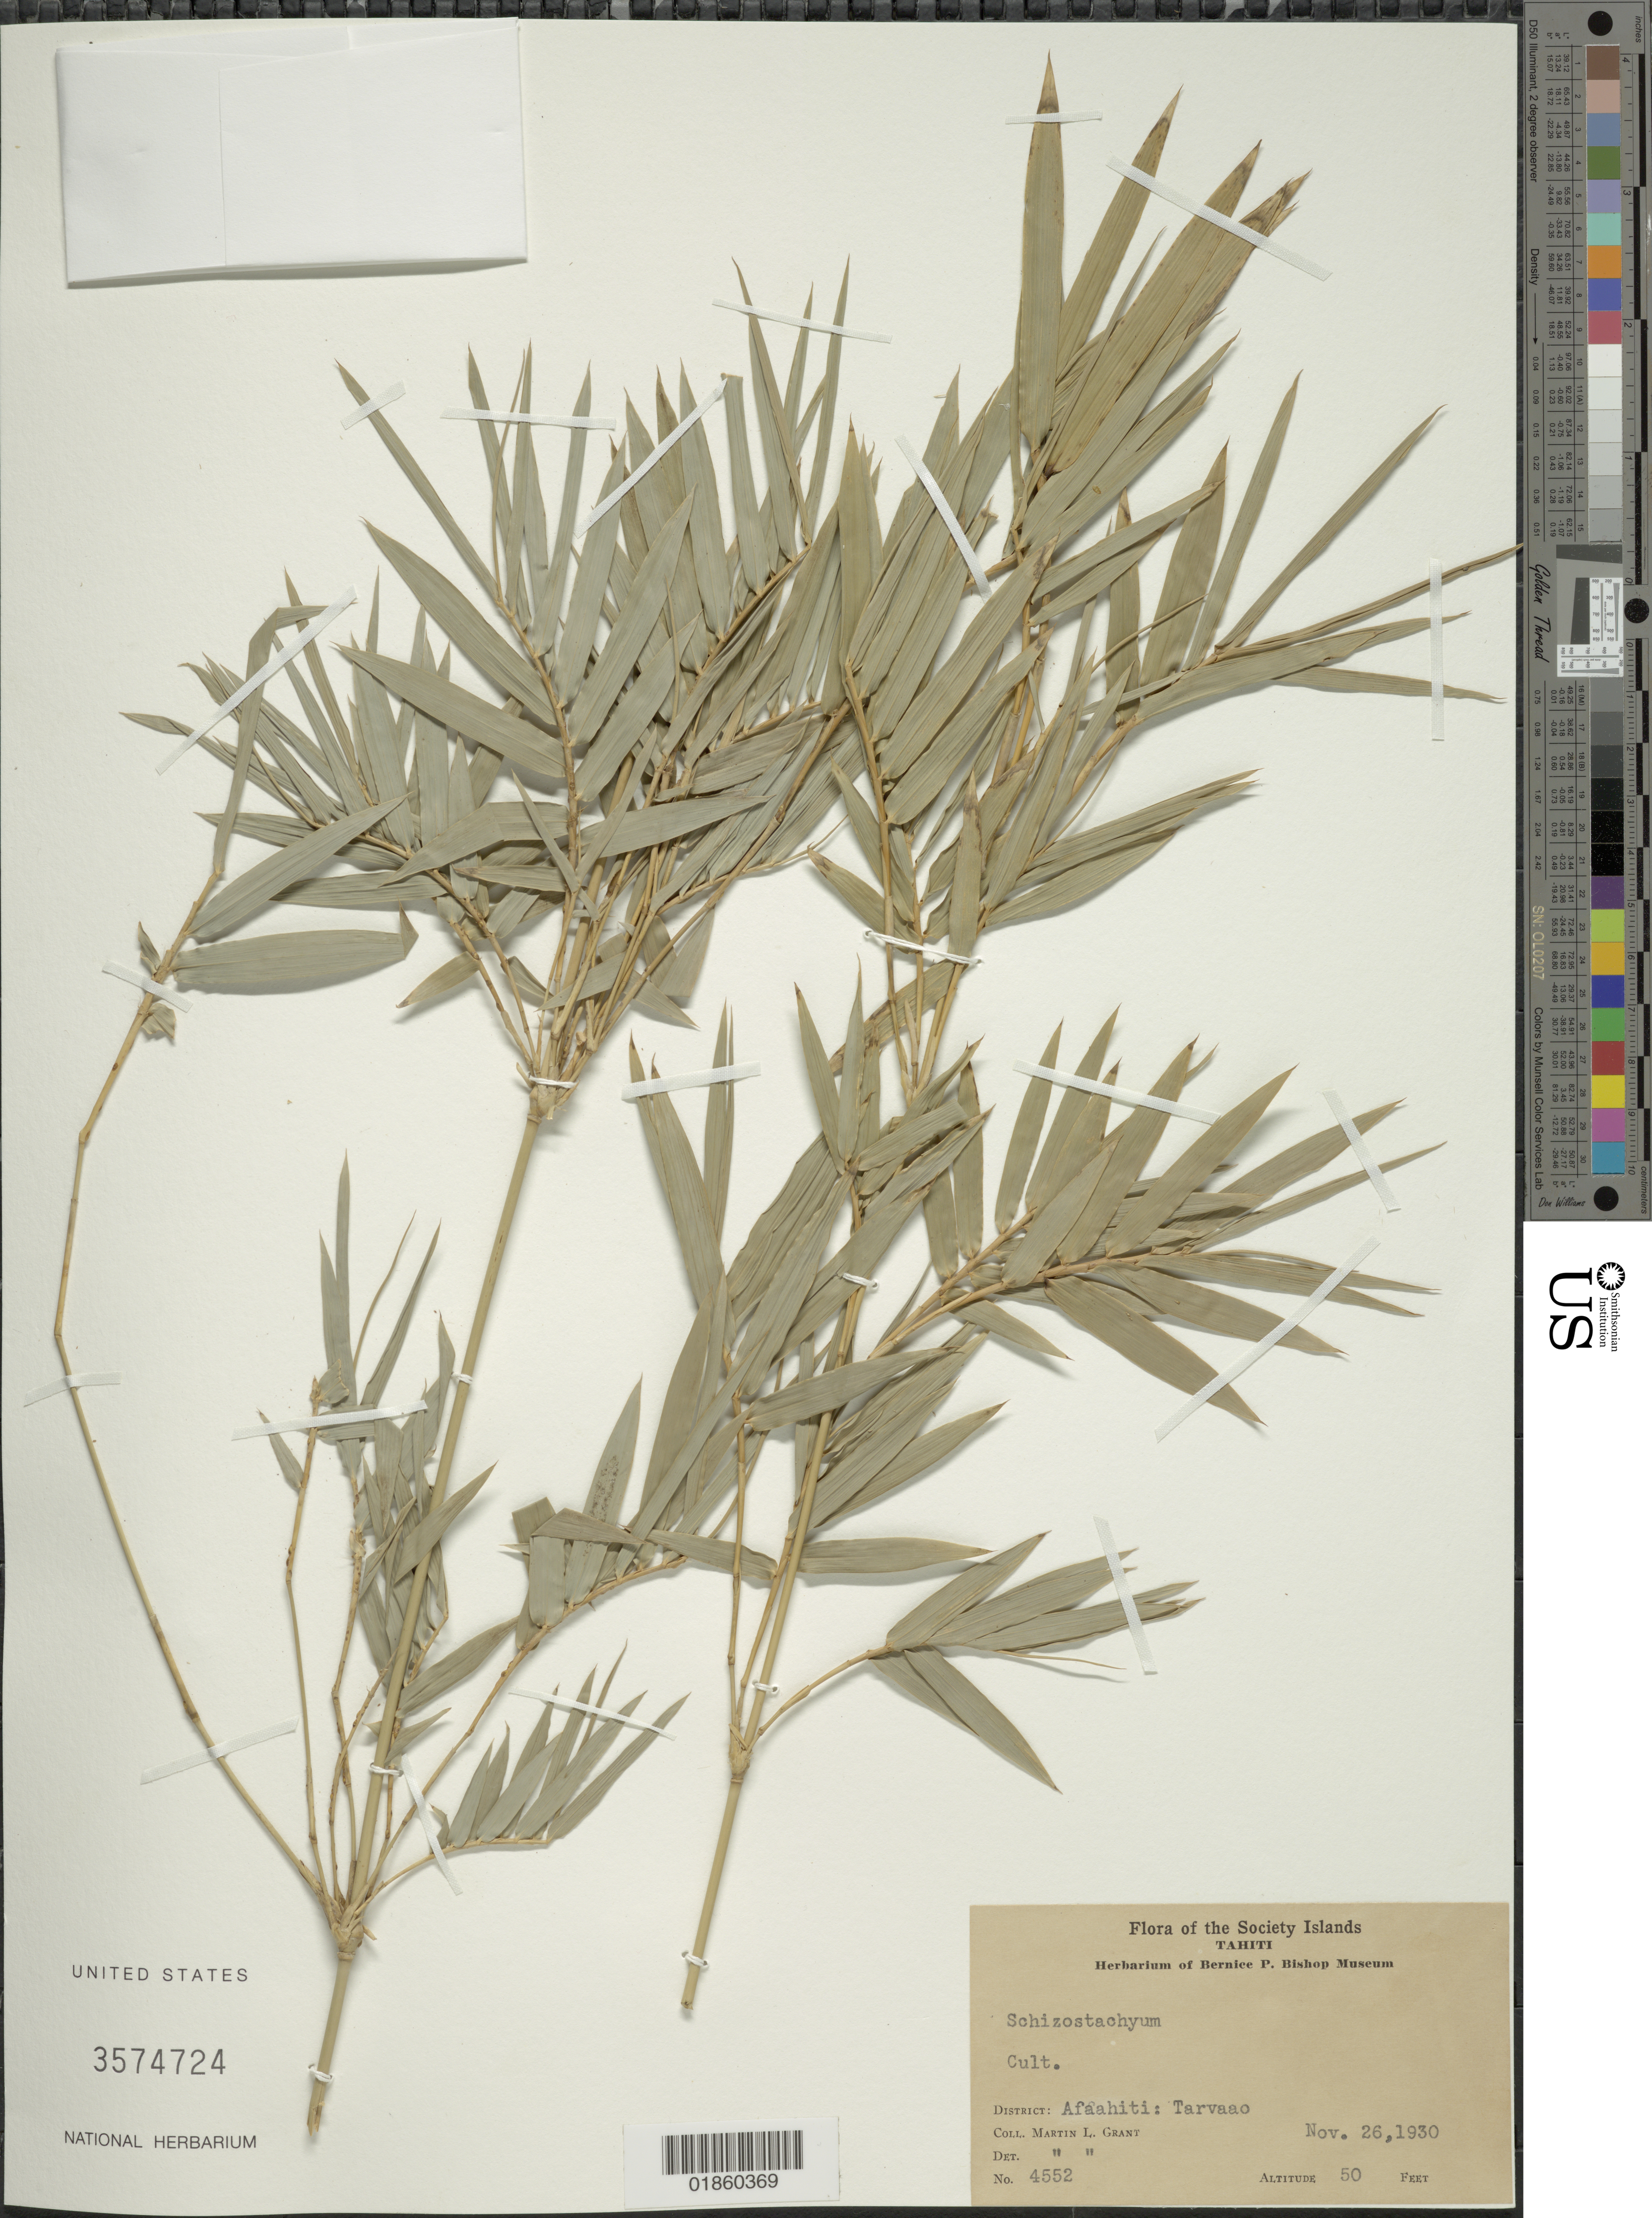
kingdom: Plantae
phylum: Tracheophyta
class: Liliopsida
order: Poales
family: Poaceae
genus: Schizostachyum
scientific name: Schizostachyum sp.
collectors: M. L. Grant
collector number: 4552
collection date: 1930-11-26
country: French Polynesia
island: Tahiti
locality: Afaahiti: Tarvaao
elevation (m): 50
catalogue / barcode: US 3574724